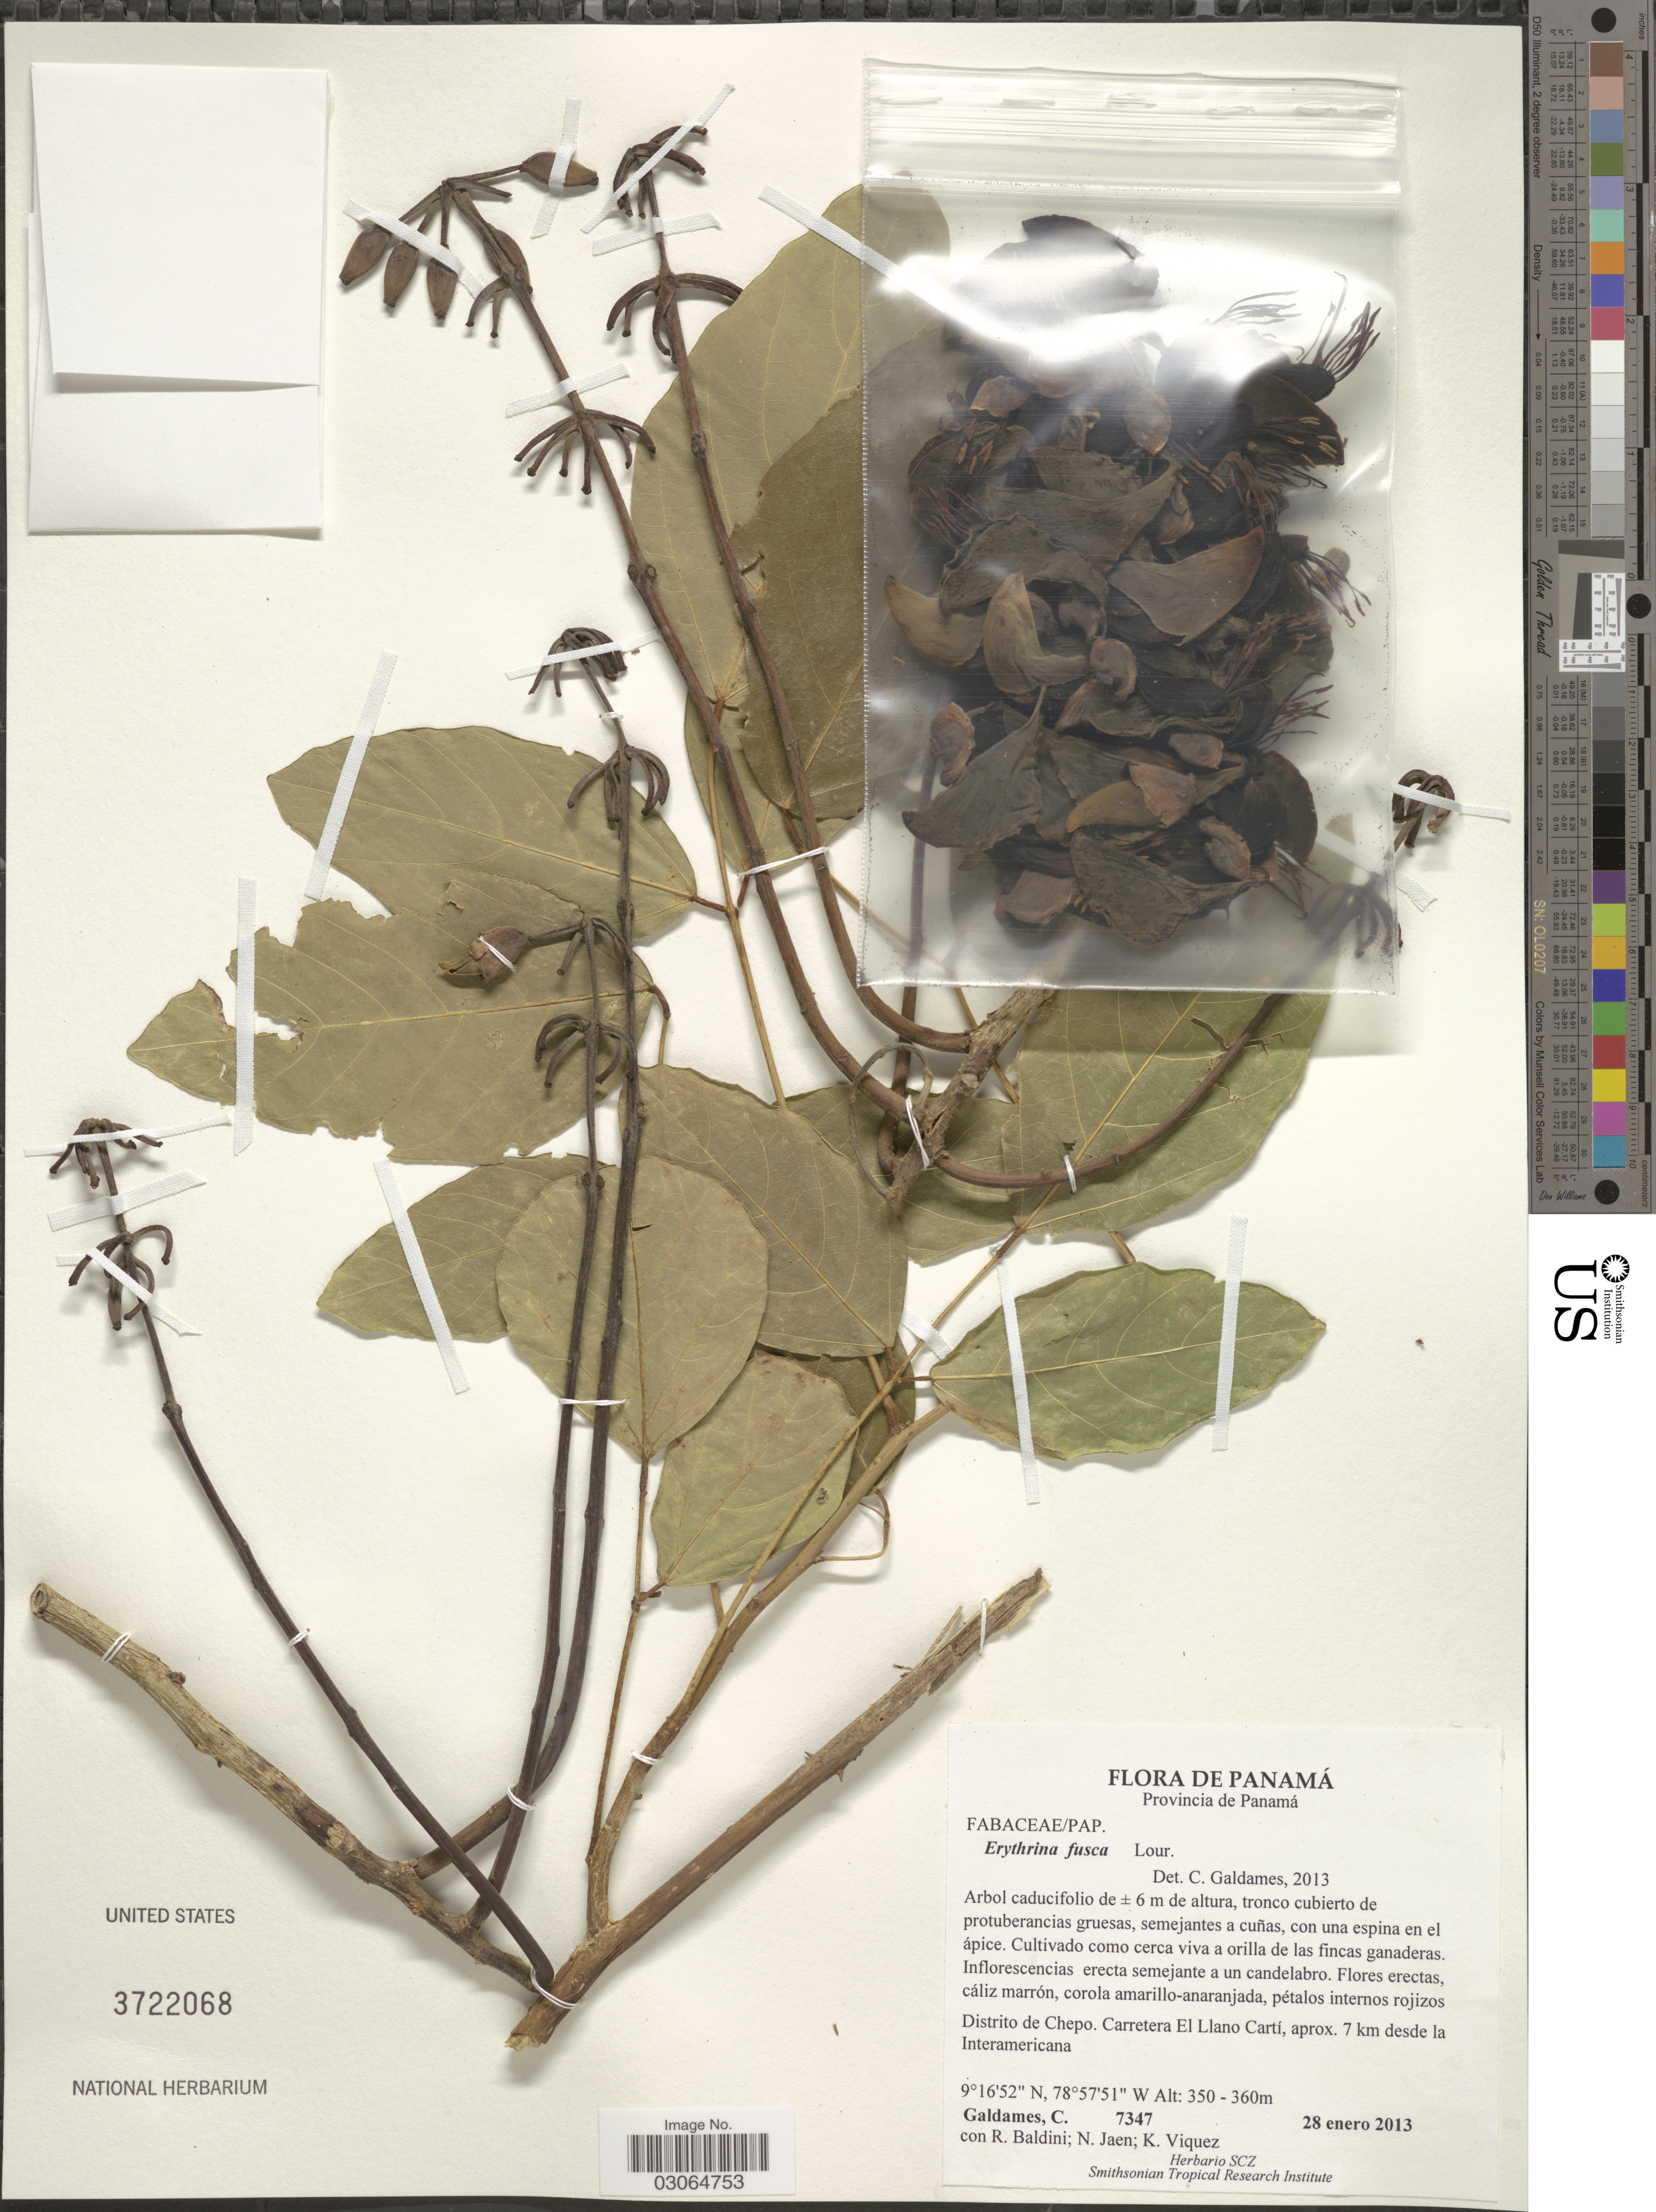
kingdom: Plantae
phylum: Tracheophyta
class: Magnoliopsida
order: Fabales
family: Fabaceae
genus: Erythrina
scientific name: Erythrina fusca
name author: Lour.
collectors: C. Galdames, R. Baldini, N. Jaén & K. Viquez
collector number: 7347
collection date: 2013-01-28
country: Panama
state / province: Panamá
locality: Distrito de Chepo. Carretera El Llano Cartí, aprox. 7 km desde la Interamericana.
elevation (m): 350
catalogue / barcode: US 3722068